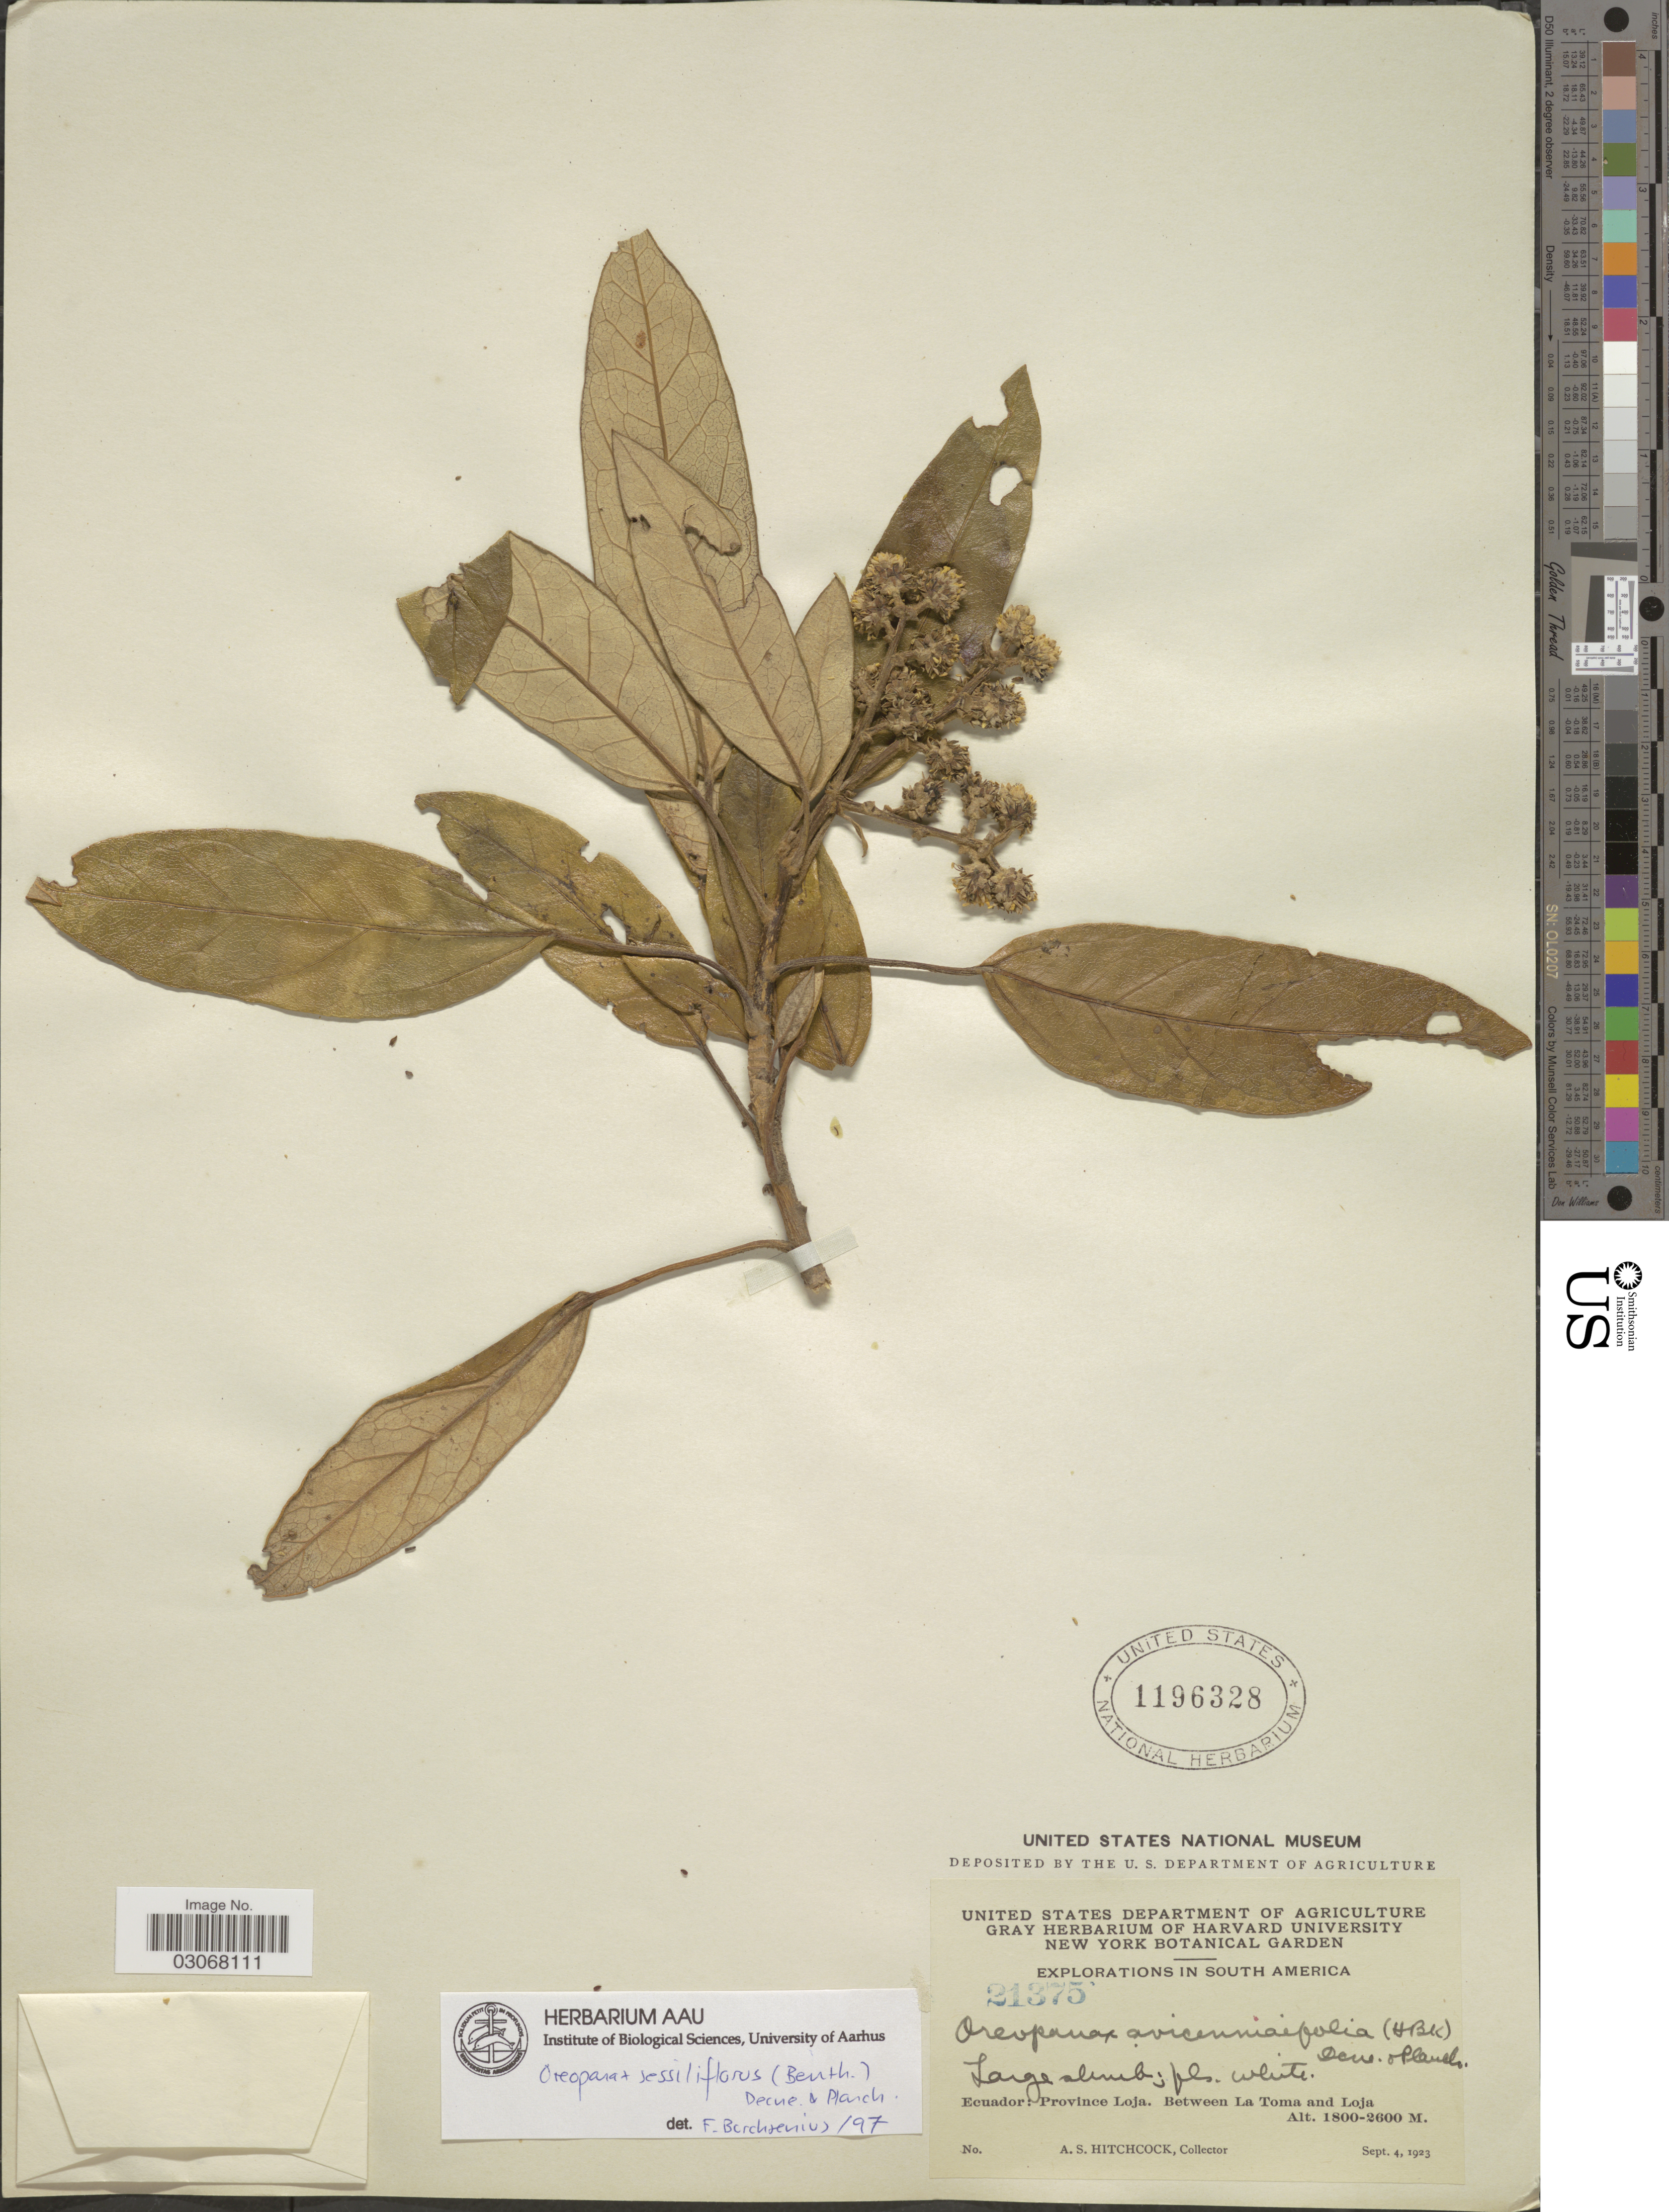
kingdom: Plantae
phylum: Tracheophyta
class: Magnoliopsida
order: Apiales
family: Araliaceae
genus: Oreopanax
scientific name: Oreopanax sessiliflorus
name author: (Benth.) Decne. & Planch.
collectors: A. S. Hitchcock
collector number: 21375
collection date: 1923-09-04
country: Ecuador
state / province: Loja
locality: Province Loja. Between La Toma and Loja.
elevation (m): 1800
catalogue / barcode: US 1196328